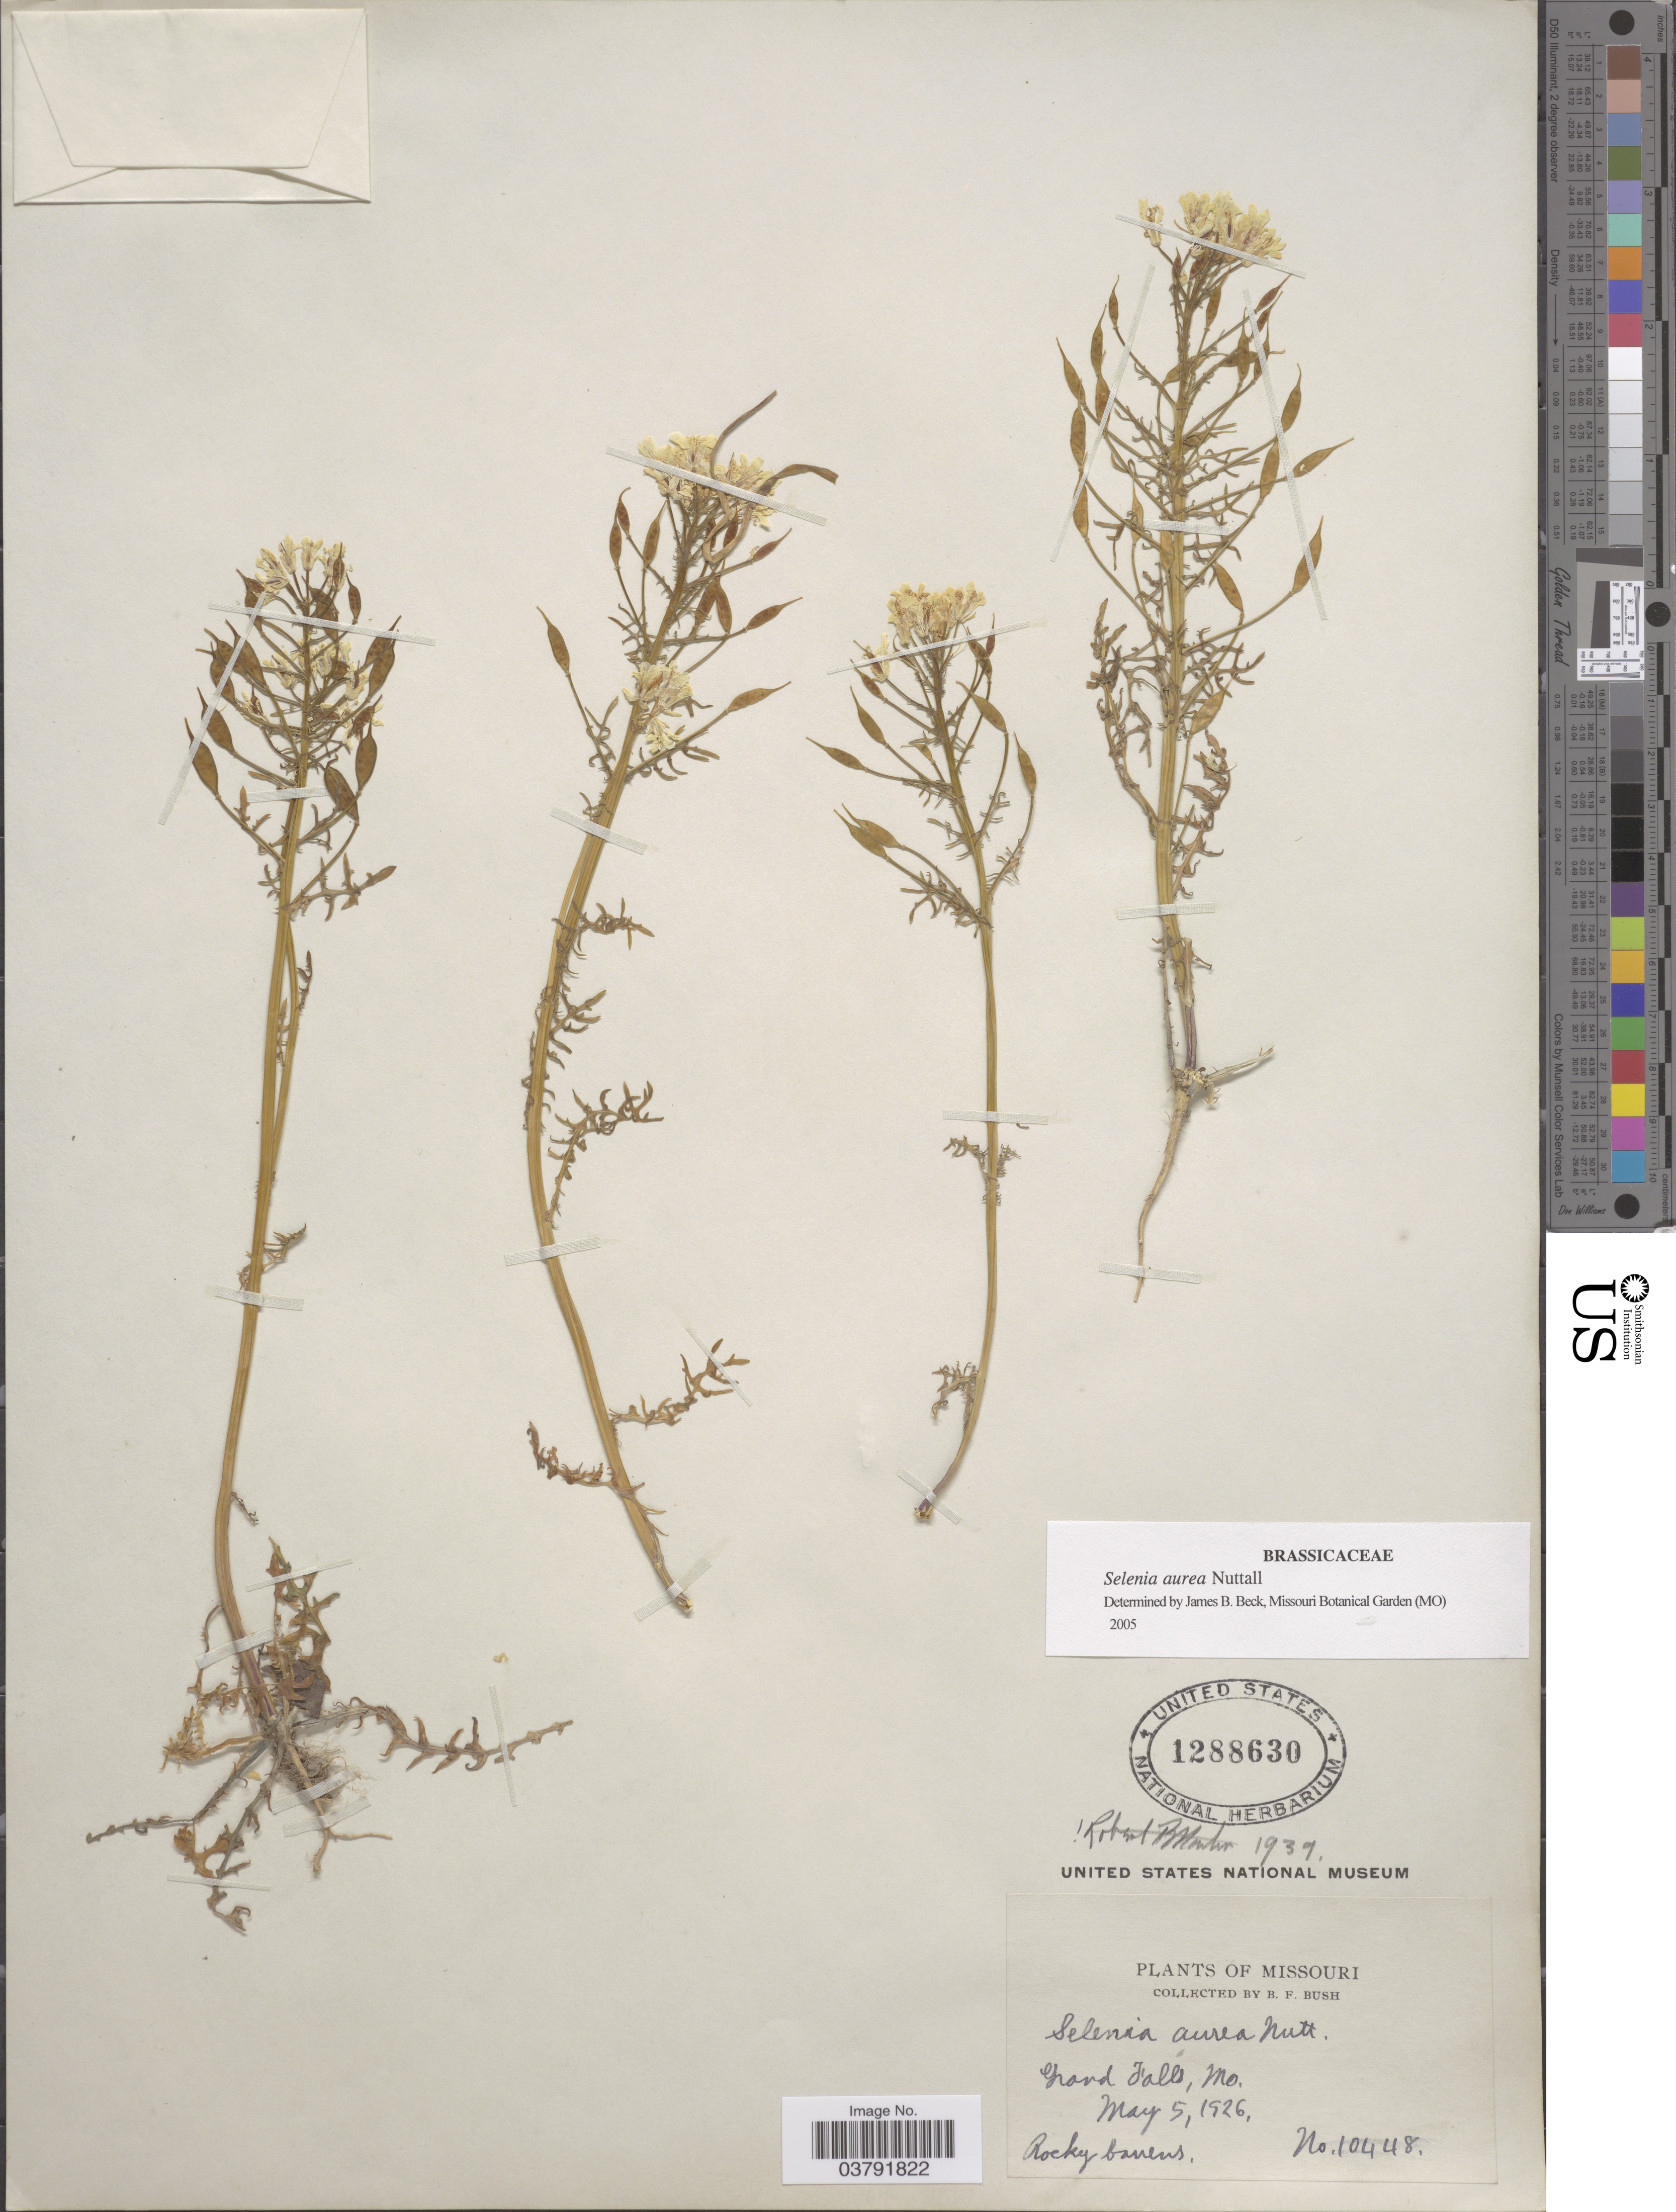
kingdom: Plantae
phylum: Tracheophyta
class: Magnoliopsida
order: Brassicales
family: Brassicaceae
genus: Selenia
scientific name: Selenia aurea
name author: Nutt.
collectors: B. F. Bush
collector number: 10448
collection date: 1926-05-05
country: United States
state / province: Missouri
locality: Grand Falls.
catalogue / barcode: US 1288630